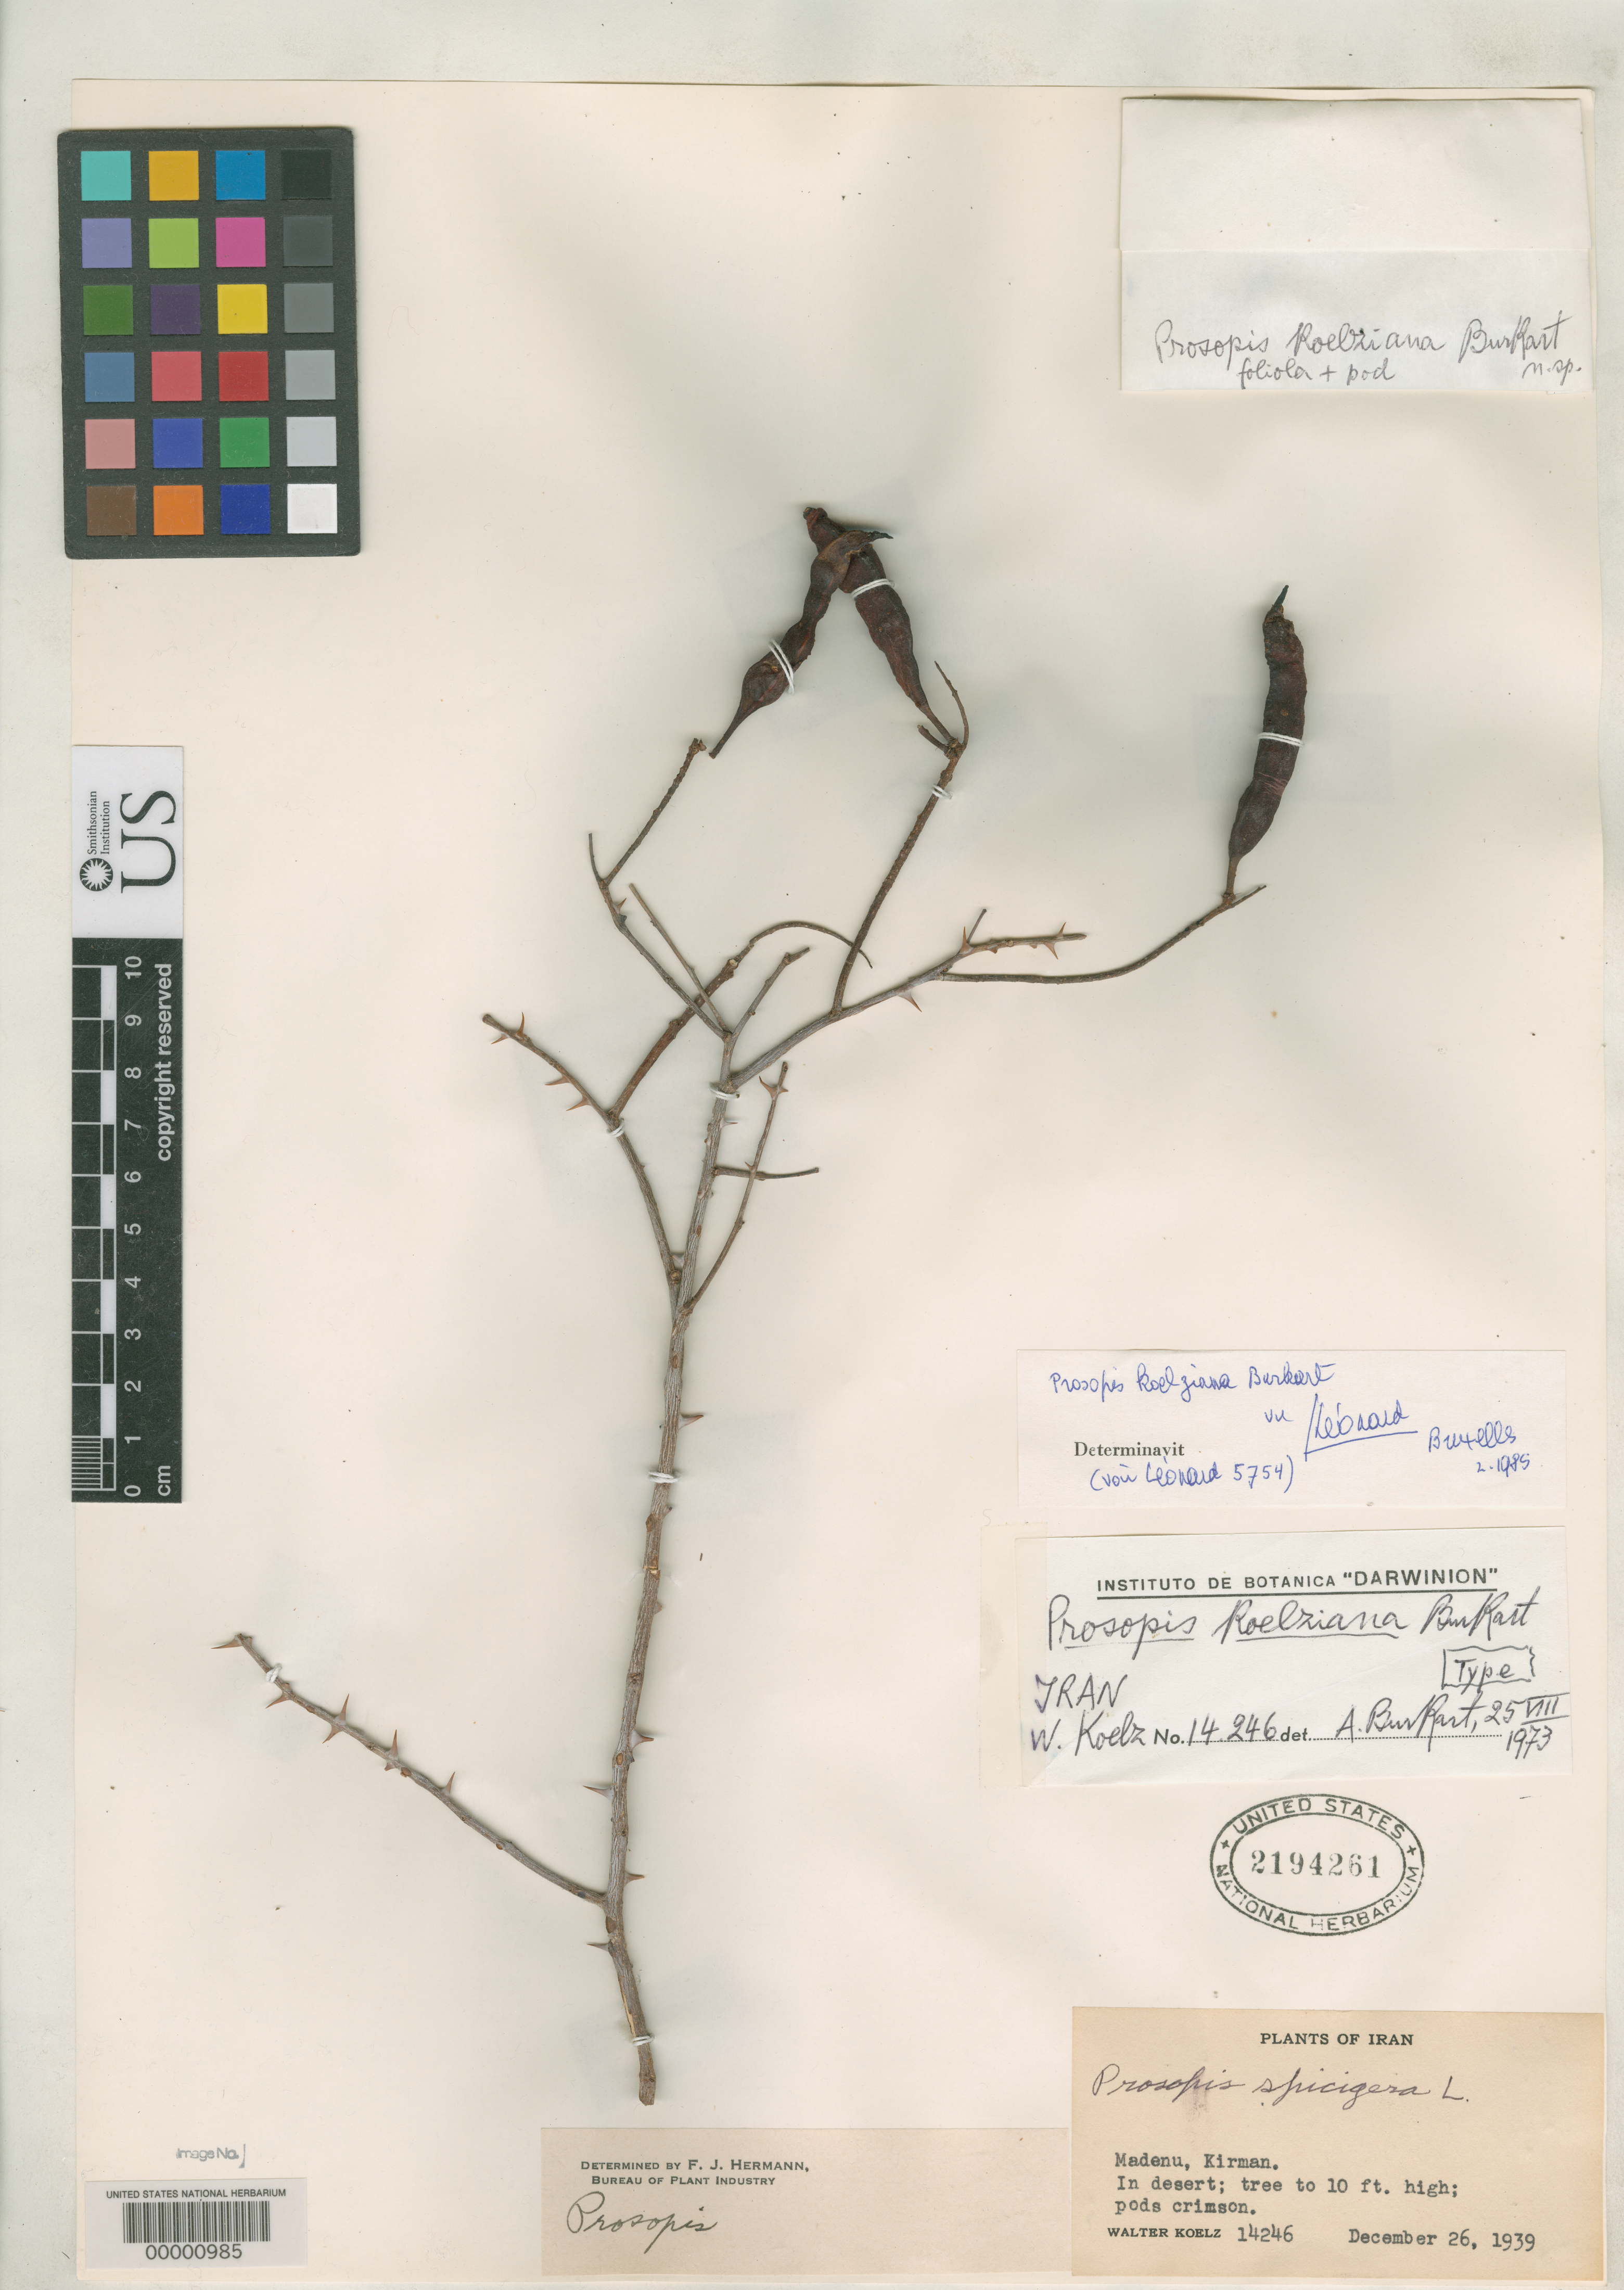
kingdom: Plantae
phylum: Tracheophyta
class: Magnoliopsida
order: Fabales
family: Fabaceae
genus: Prosopis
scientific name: Prosopis koelziana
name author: Burkart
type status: Holotype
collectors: W. N. Koelz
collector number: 14246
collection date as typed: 26 Dec 1939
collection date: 1939-12-26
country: Iran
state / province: Kerman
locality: Madenu.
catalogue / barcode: US 2194261